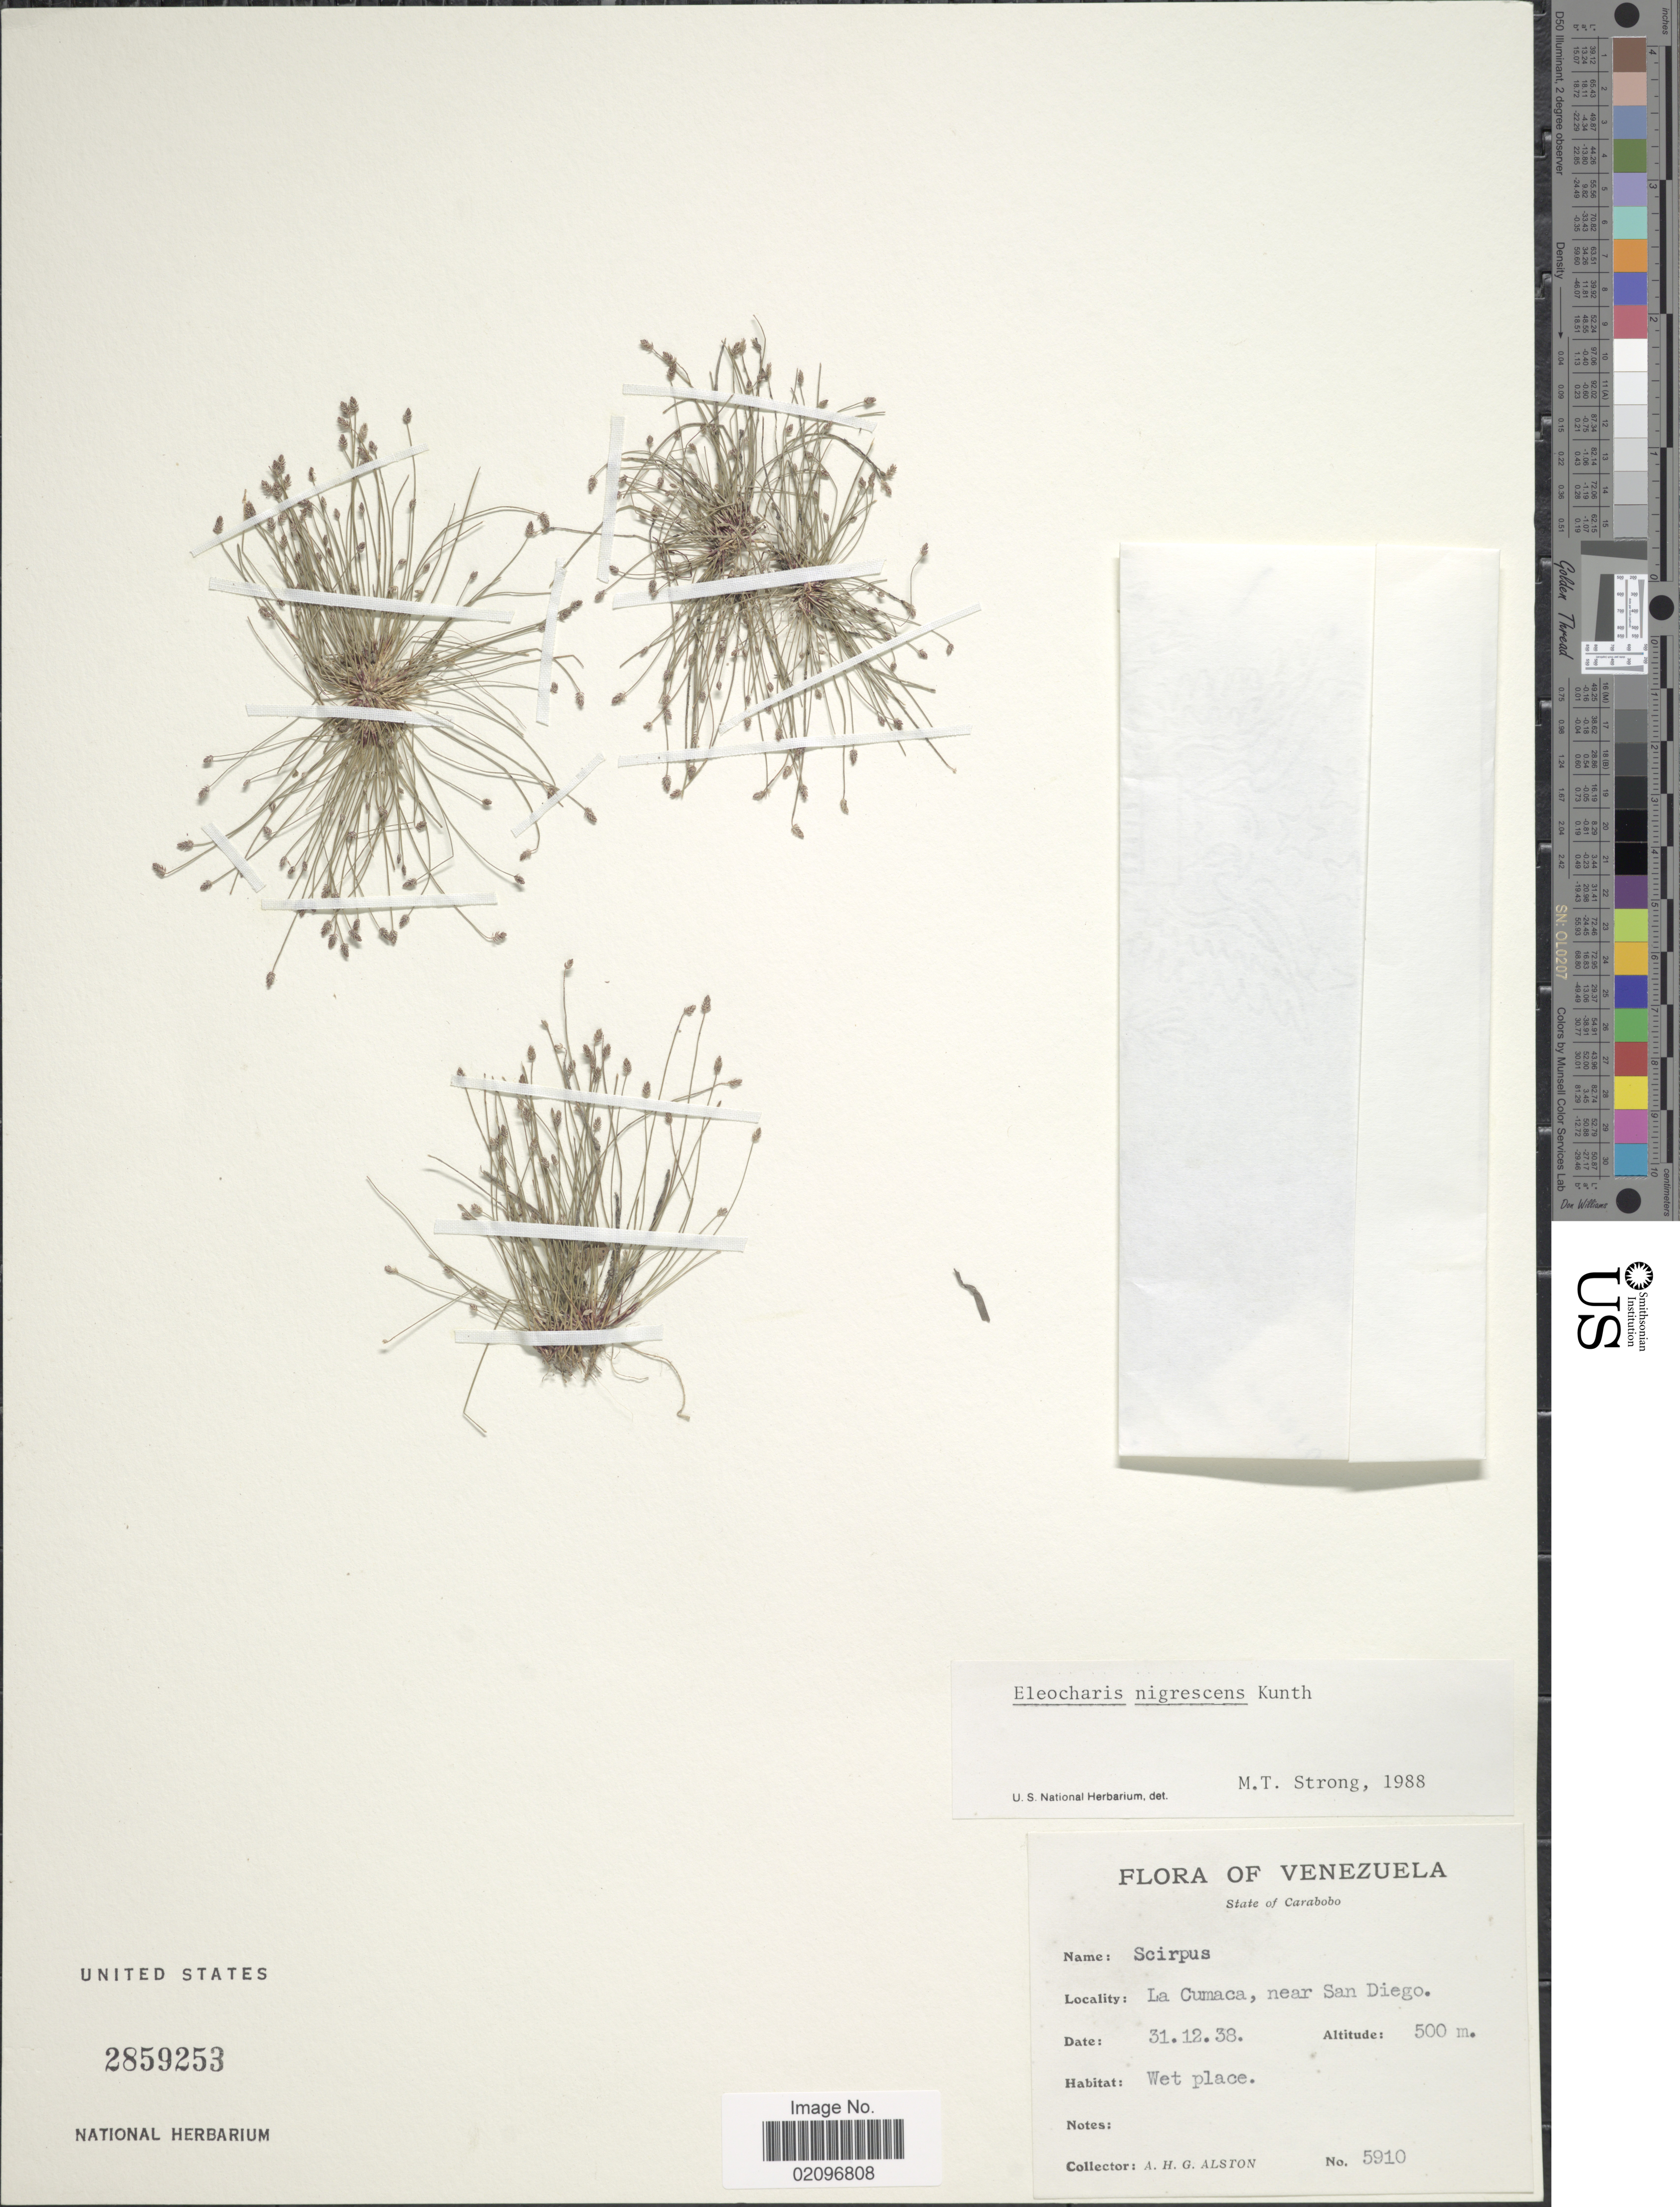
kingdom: Plantae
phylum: Tracheophyta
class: Liliopsida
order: Poales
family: Cyperaceae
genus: Eleocharis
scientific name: Eleocharis nigrescens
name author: (Nees) Kunth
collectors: A. H. Alston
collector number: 5910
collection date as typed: Transcribed d/m/y: 31/12/38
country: Venezuela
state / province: Carabobo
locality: State of Carabobo. La Cumaca, near Sam Diego.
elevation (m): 500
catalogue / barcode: US 2859253